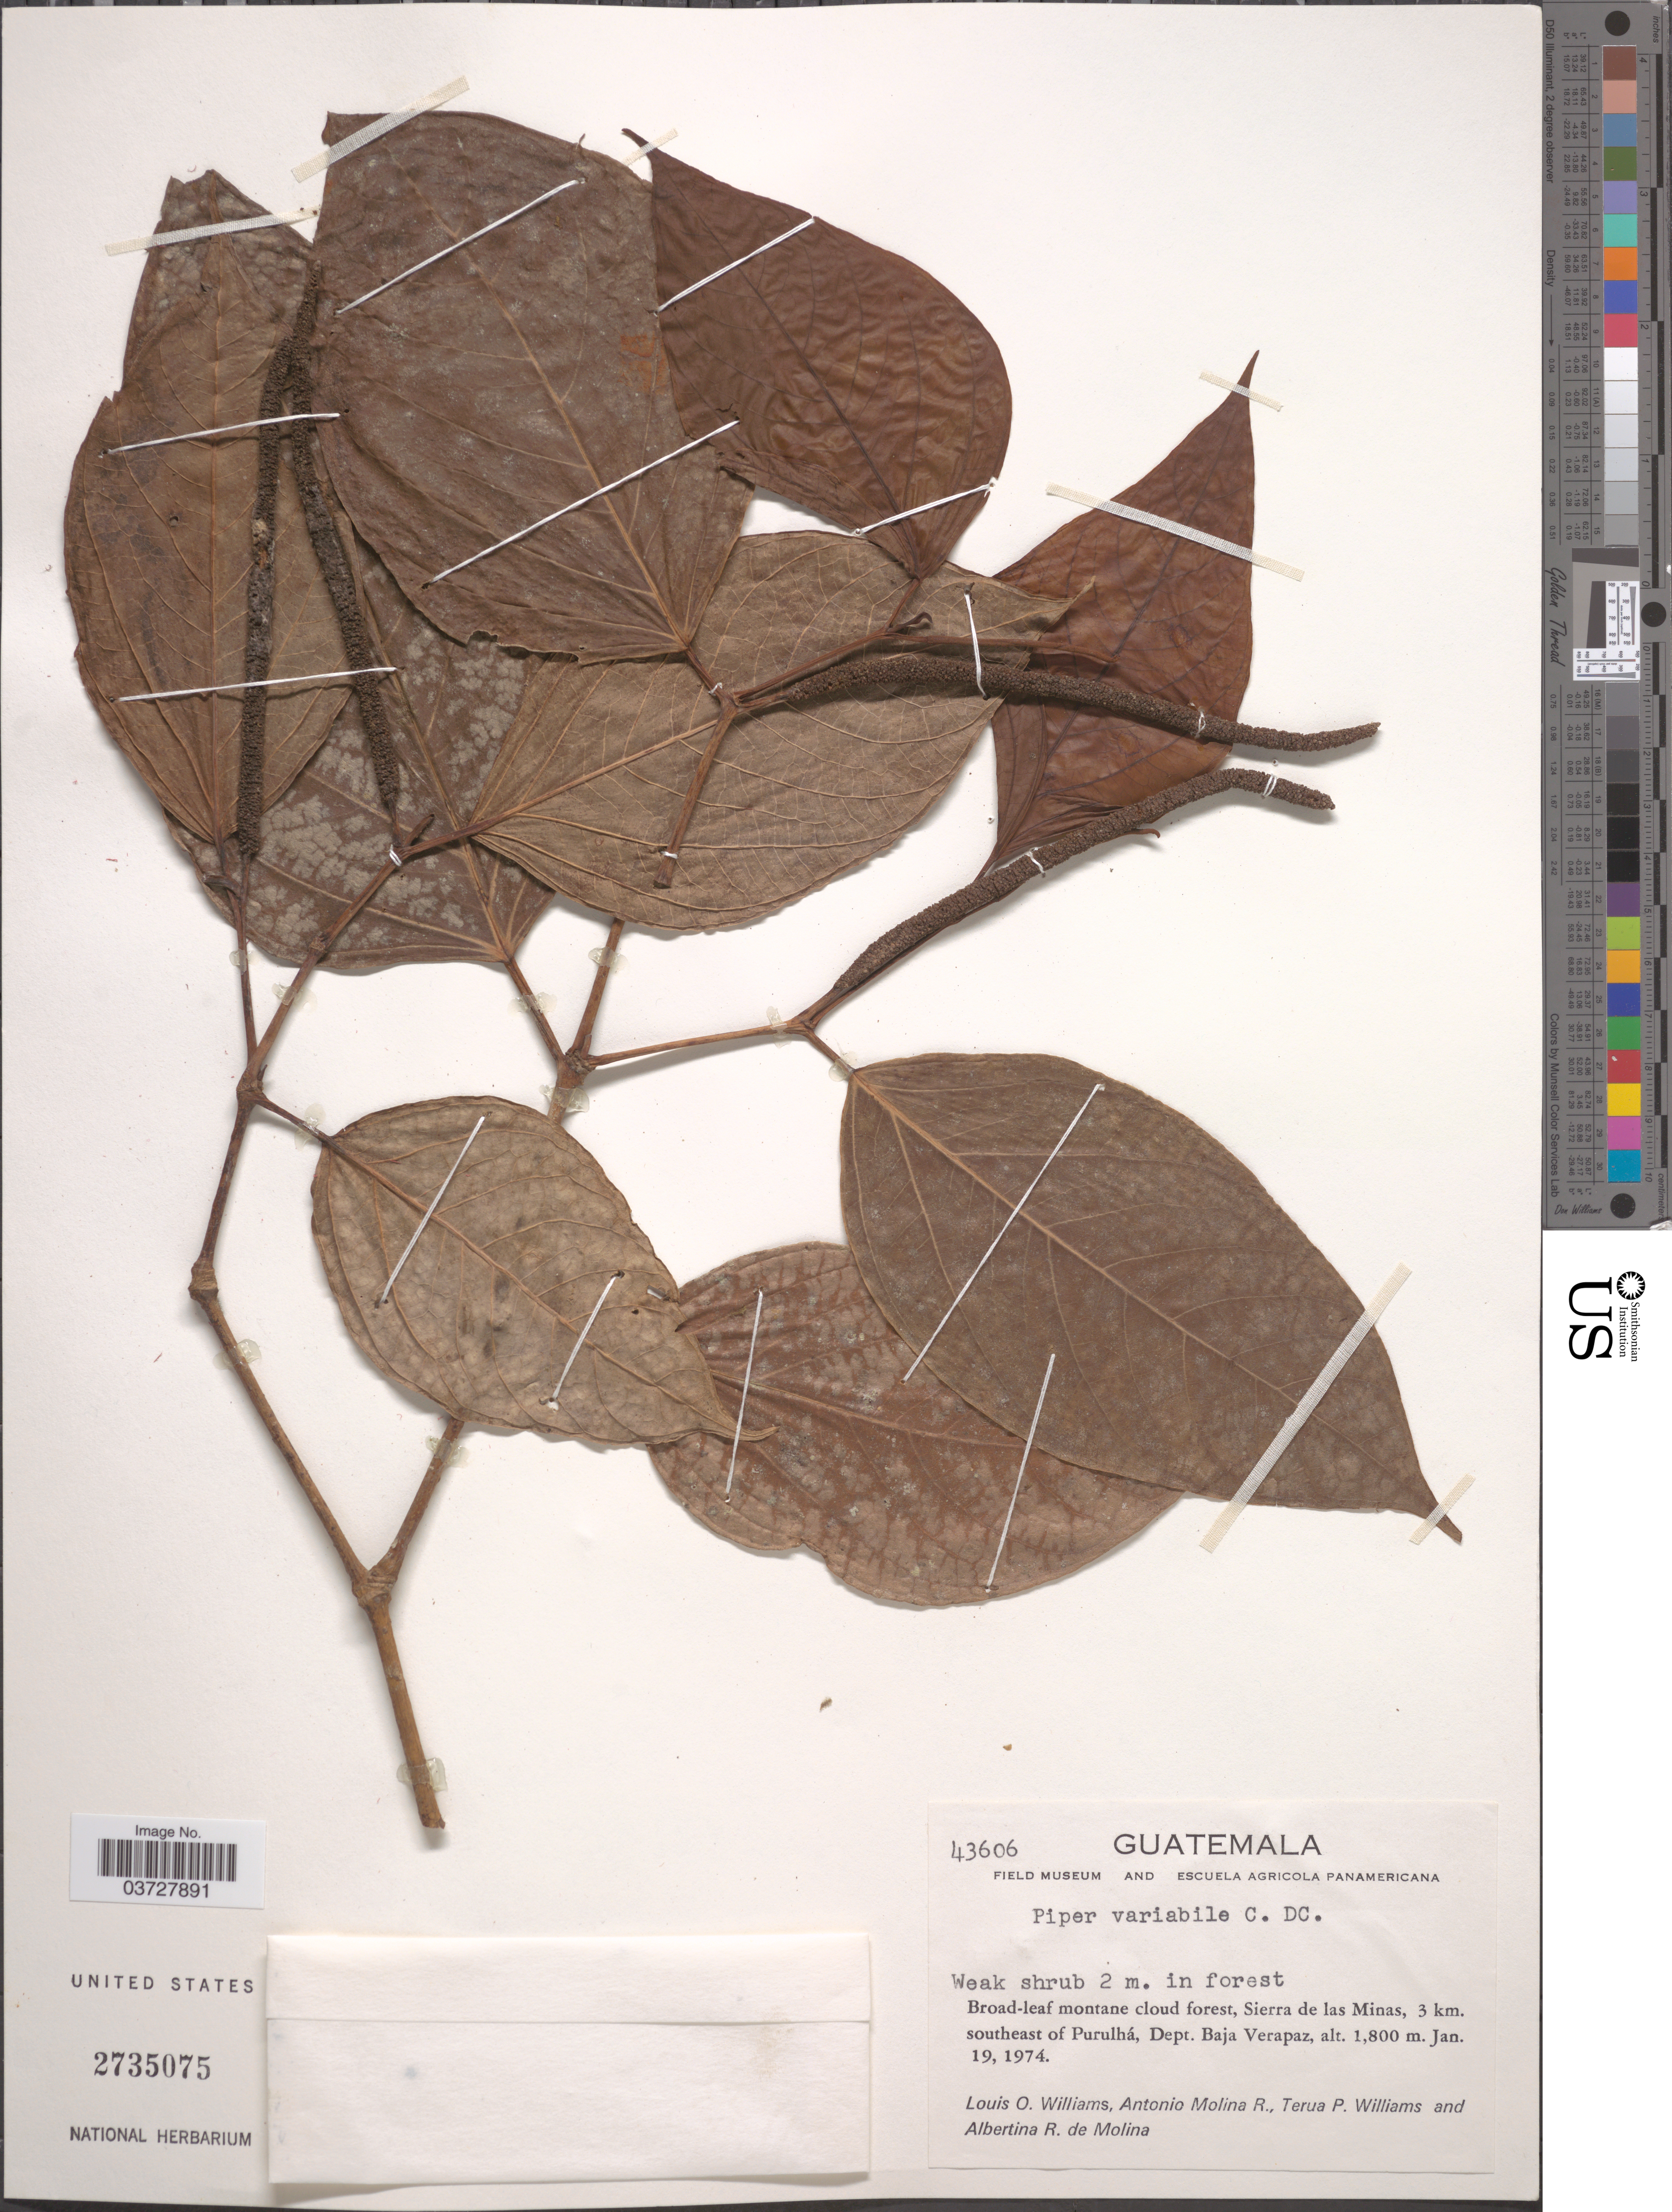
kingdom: Plantae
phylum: Tracheophyta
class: Magnoliopsida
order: Piperales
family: Piperaceae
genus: Piper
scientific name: Piper variabile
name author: C. DC.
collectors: L. O. Williams, A. Molina R., T. Williams & A. R. Molina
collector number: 43606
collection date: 1974-01-19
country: Guatemala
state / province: Baja Verapaz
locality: Sierra de las Minas, 3 km. southeast of Purulhá, Dept. Baja Verapaz.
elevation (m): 1800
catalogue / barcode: US 2735075